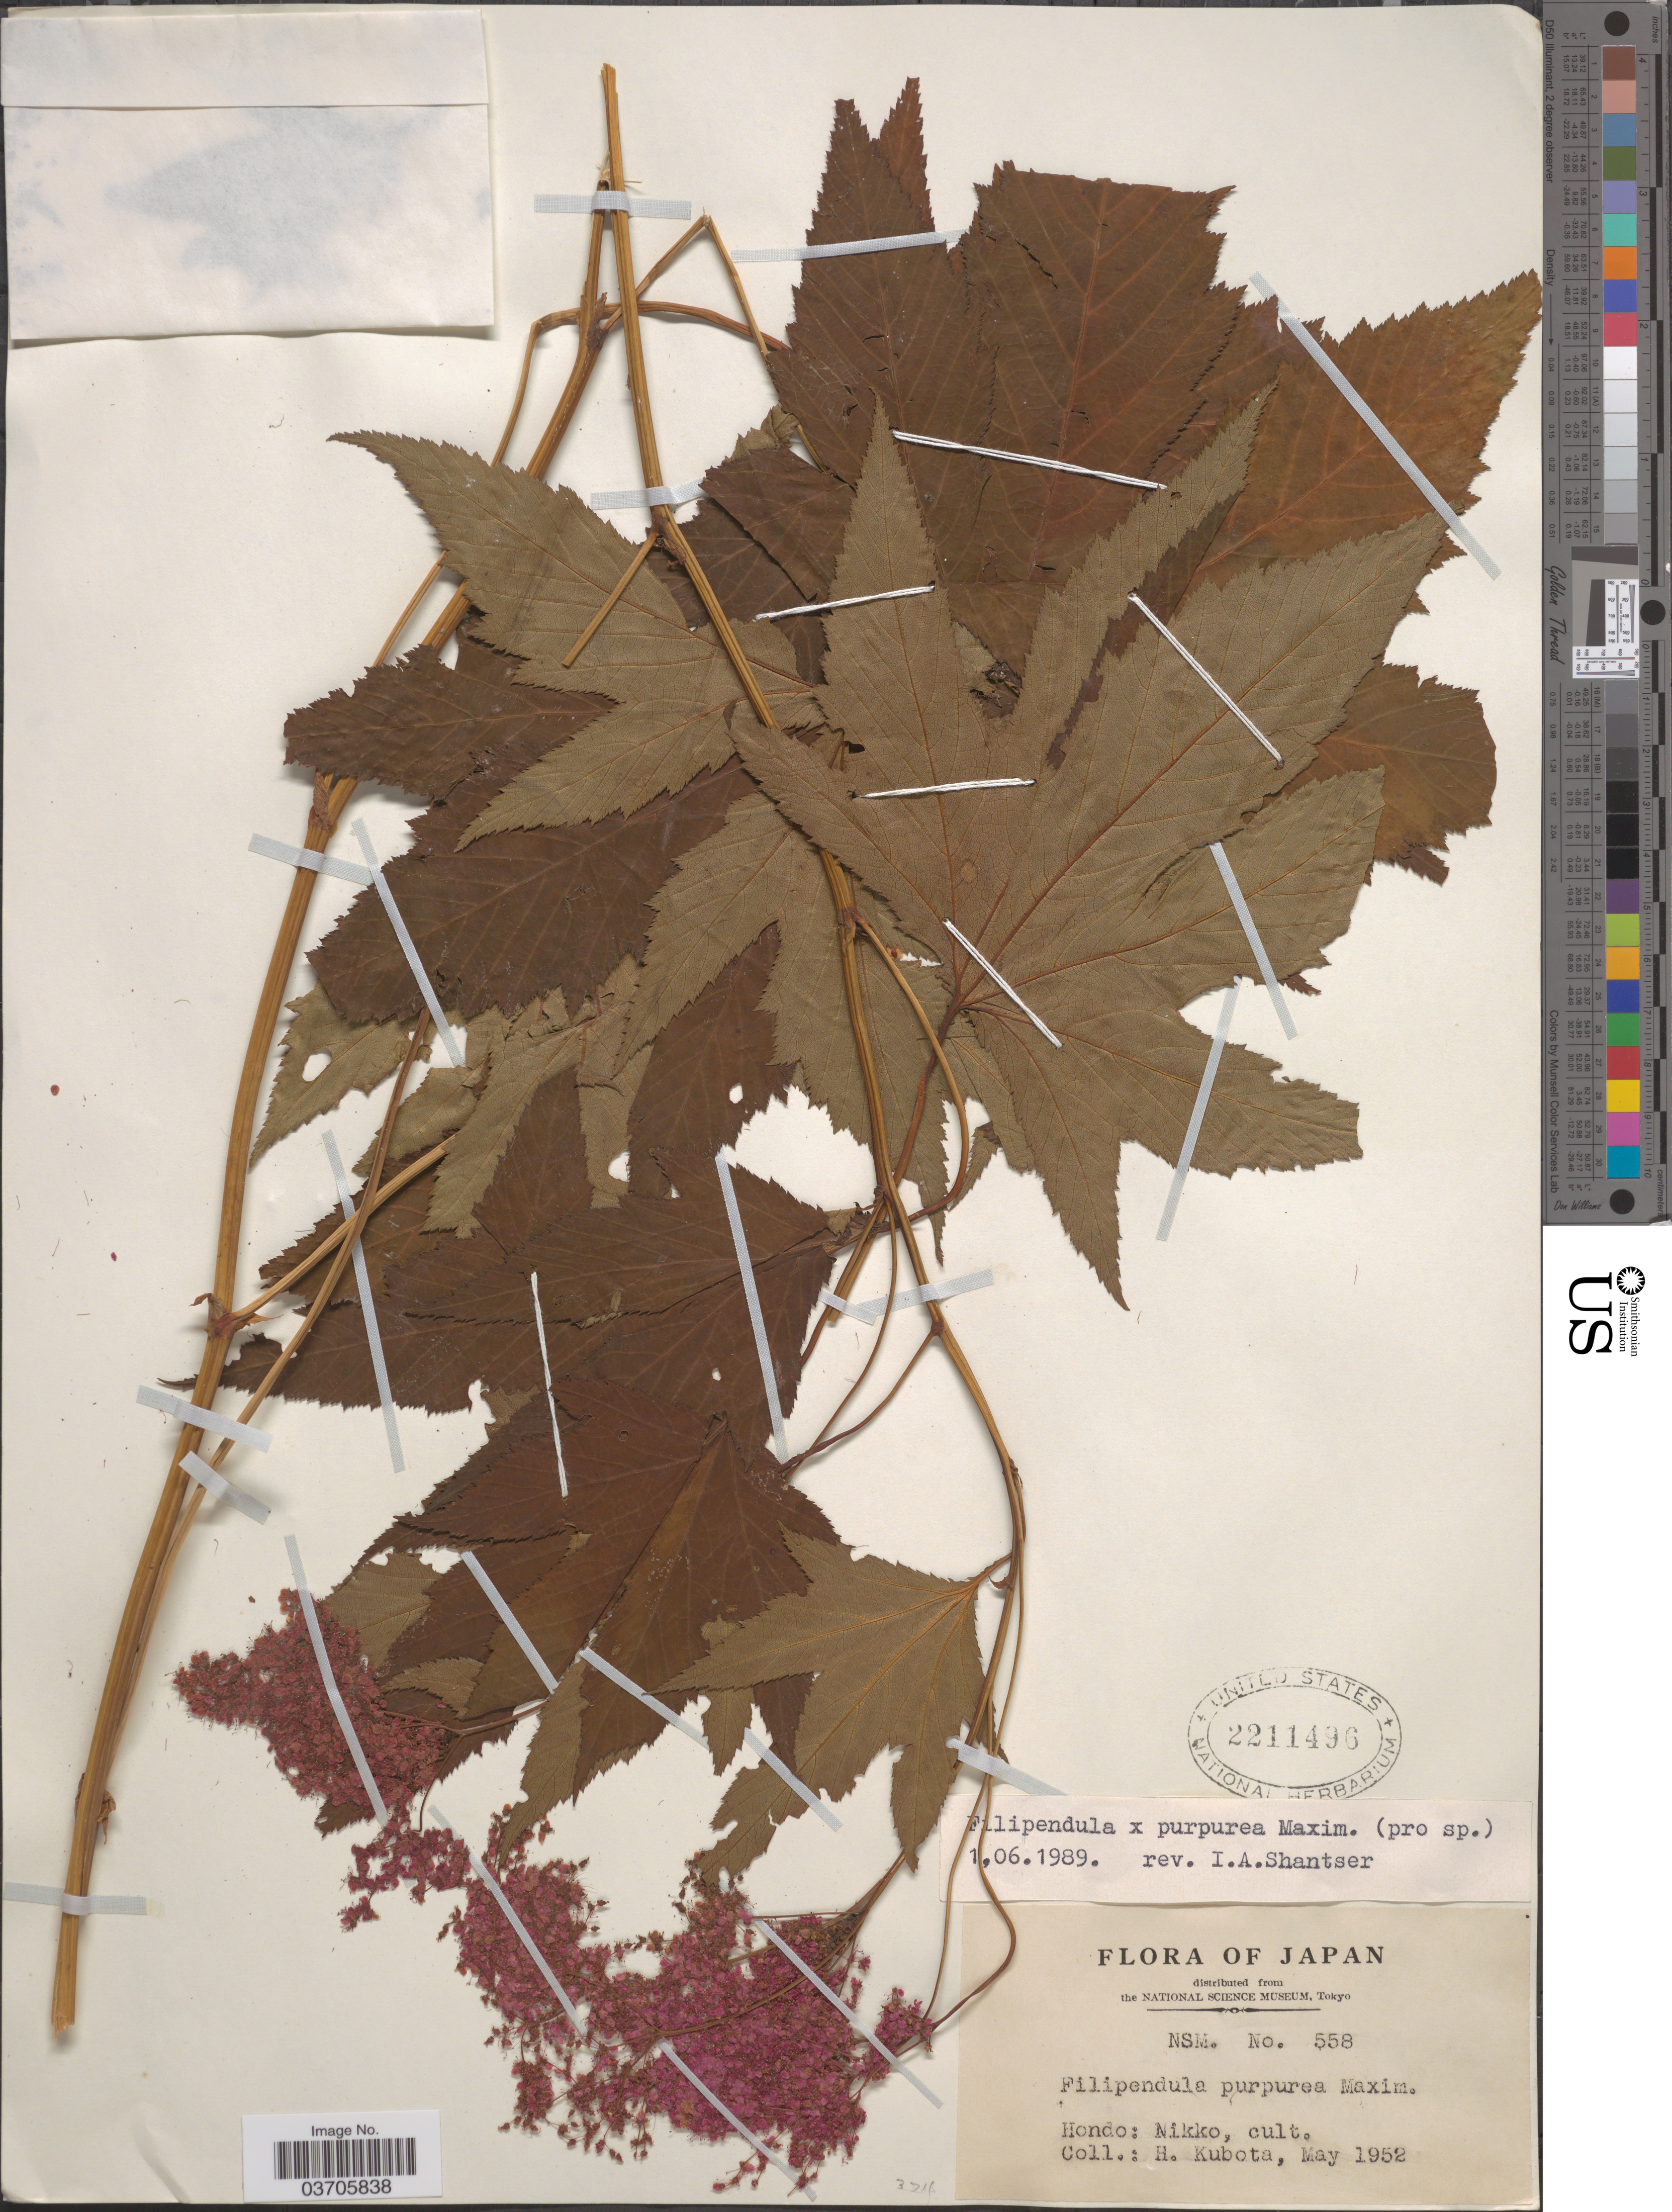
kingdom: Plantae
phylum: Tracheophyta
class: Magnoliopsida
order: Rosales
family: Rosaceae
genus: Filipendula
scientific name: Filipendula purpurea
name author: Maxim.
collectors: H. Kubota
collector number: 558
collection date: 1952-05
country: Japan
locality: Hondo: Nikko.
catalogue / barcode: US 2211496